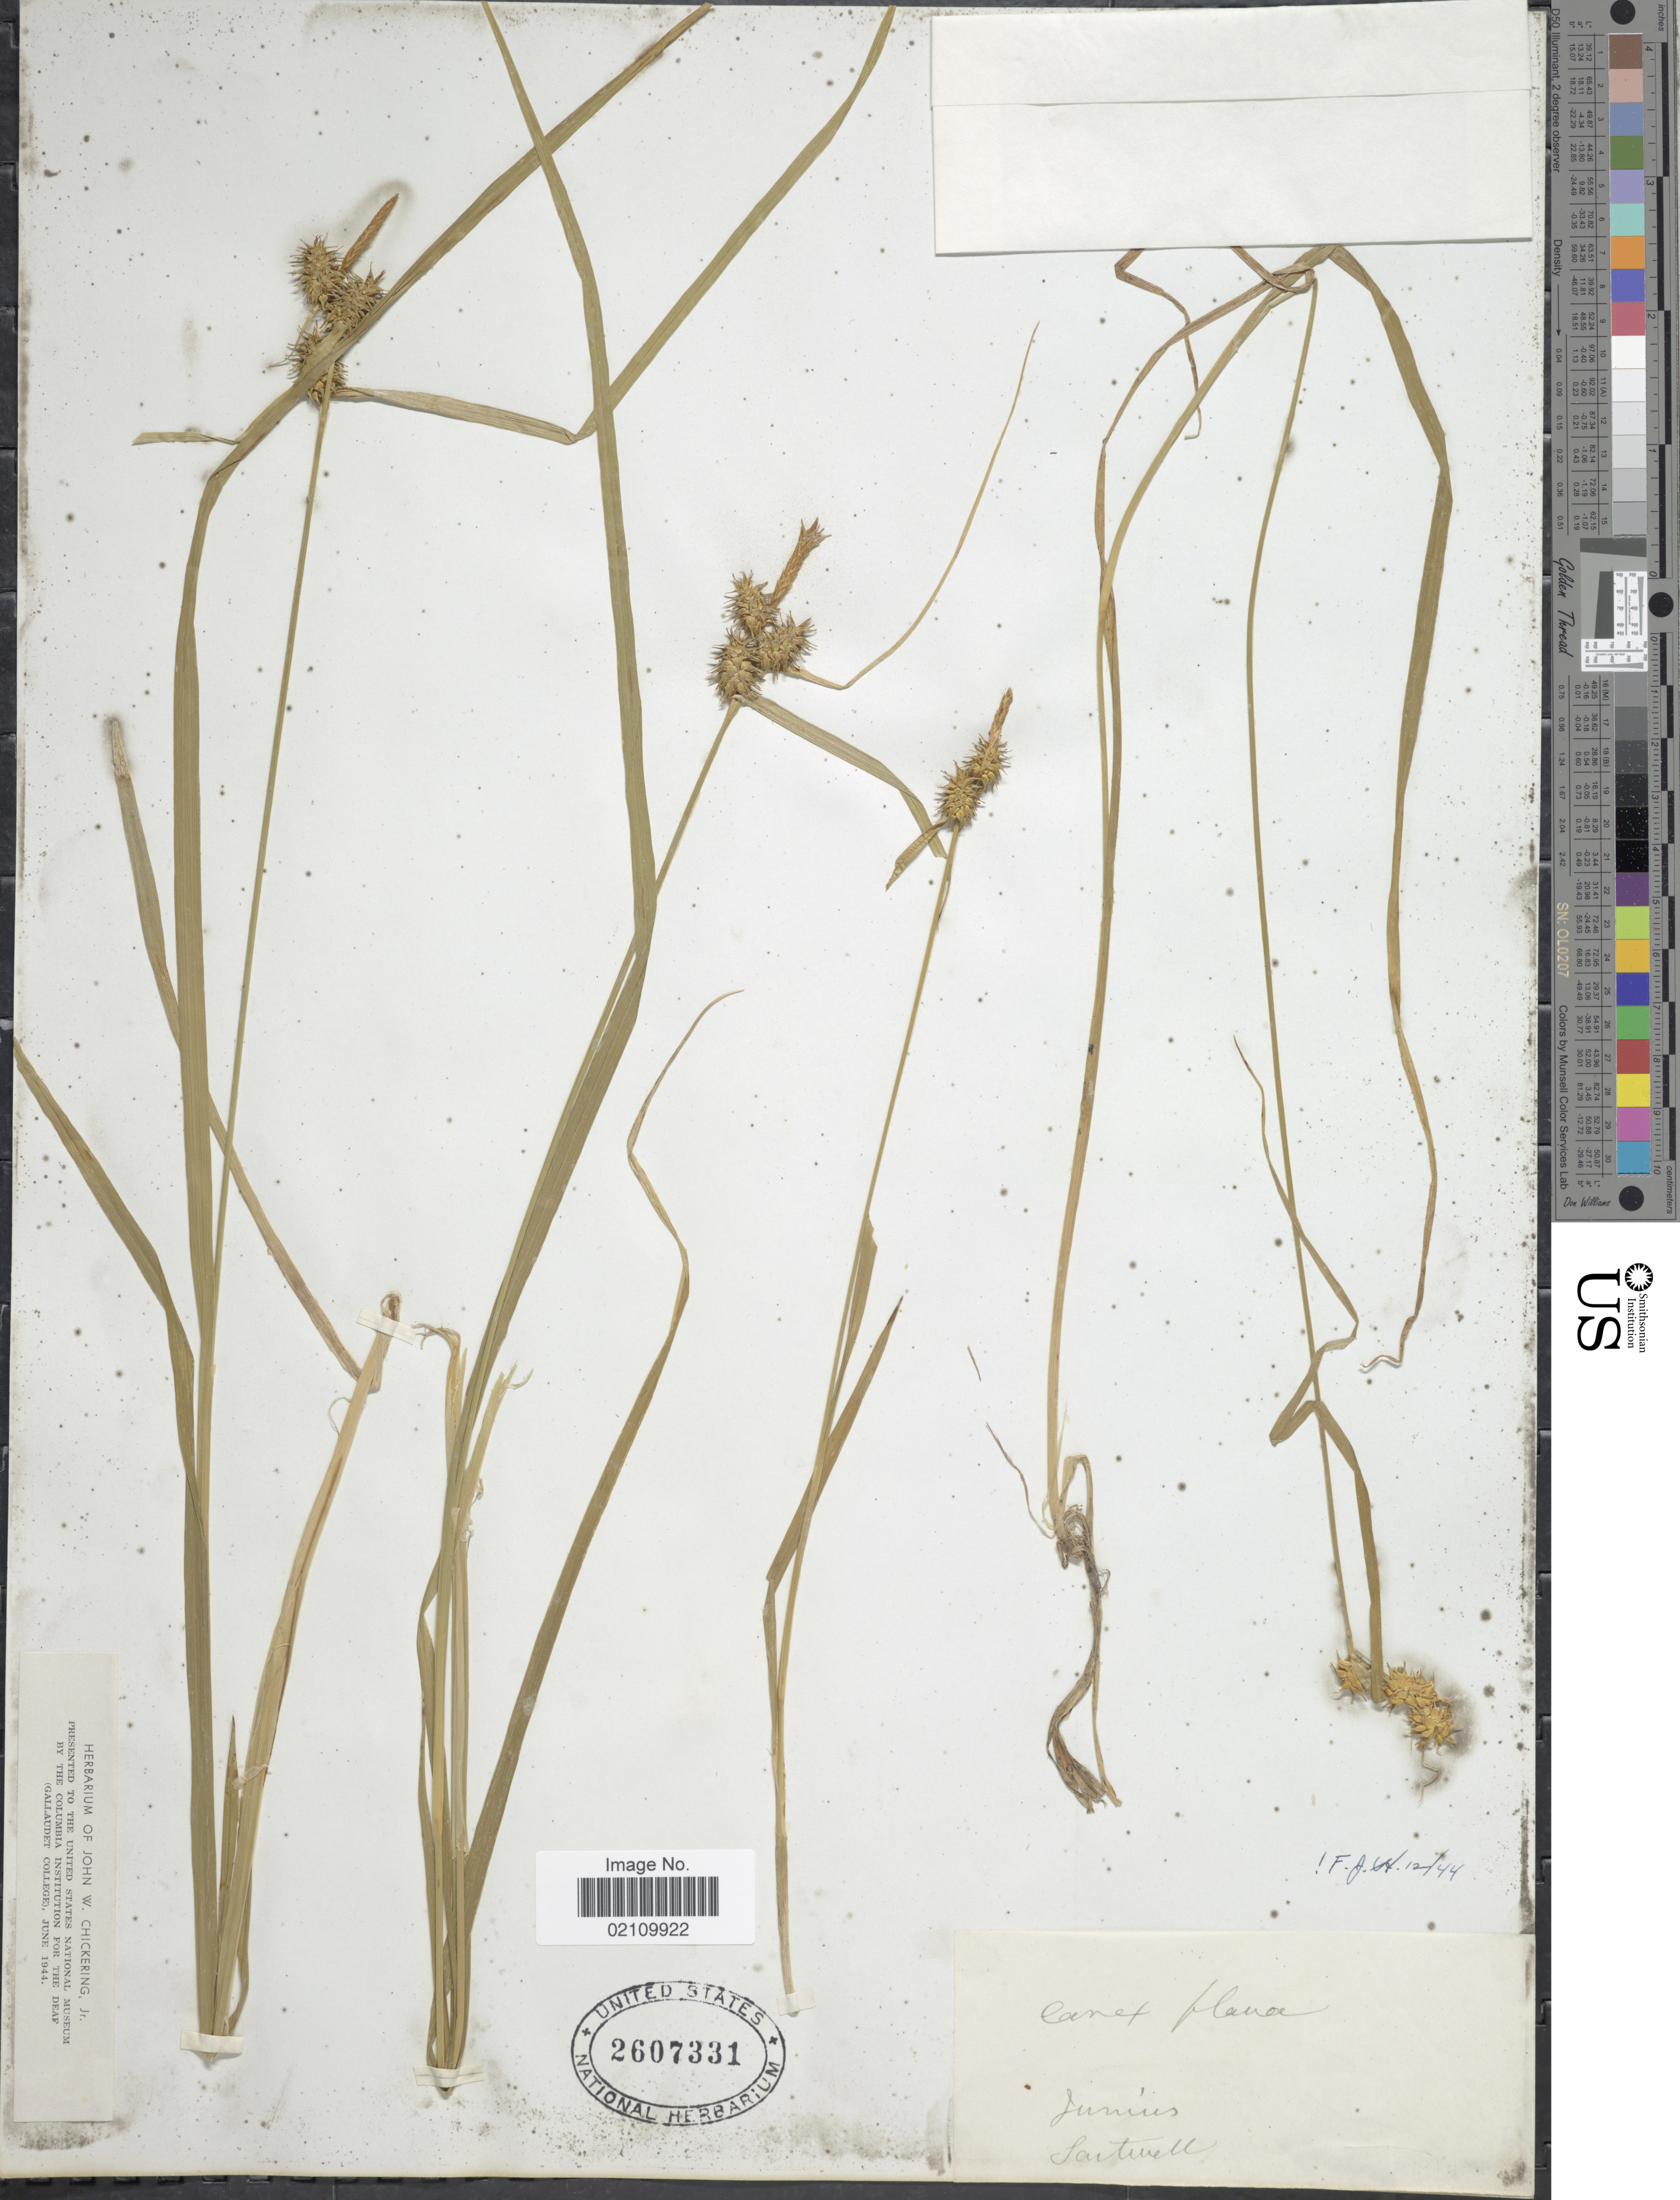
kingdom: Plantae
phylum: Tracheophyta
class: Liliopsida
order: Poales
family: Cyperaceae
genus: Carex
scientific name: Carex flava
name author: L.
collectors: Sartwell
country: United States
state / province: New York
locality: Junius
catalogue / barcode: US 2607331